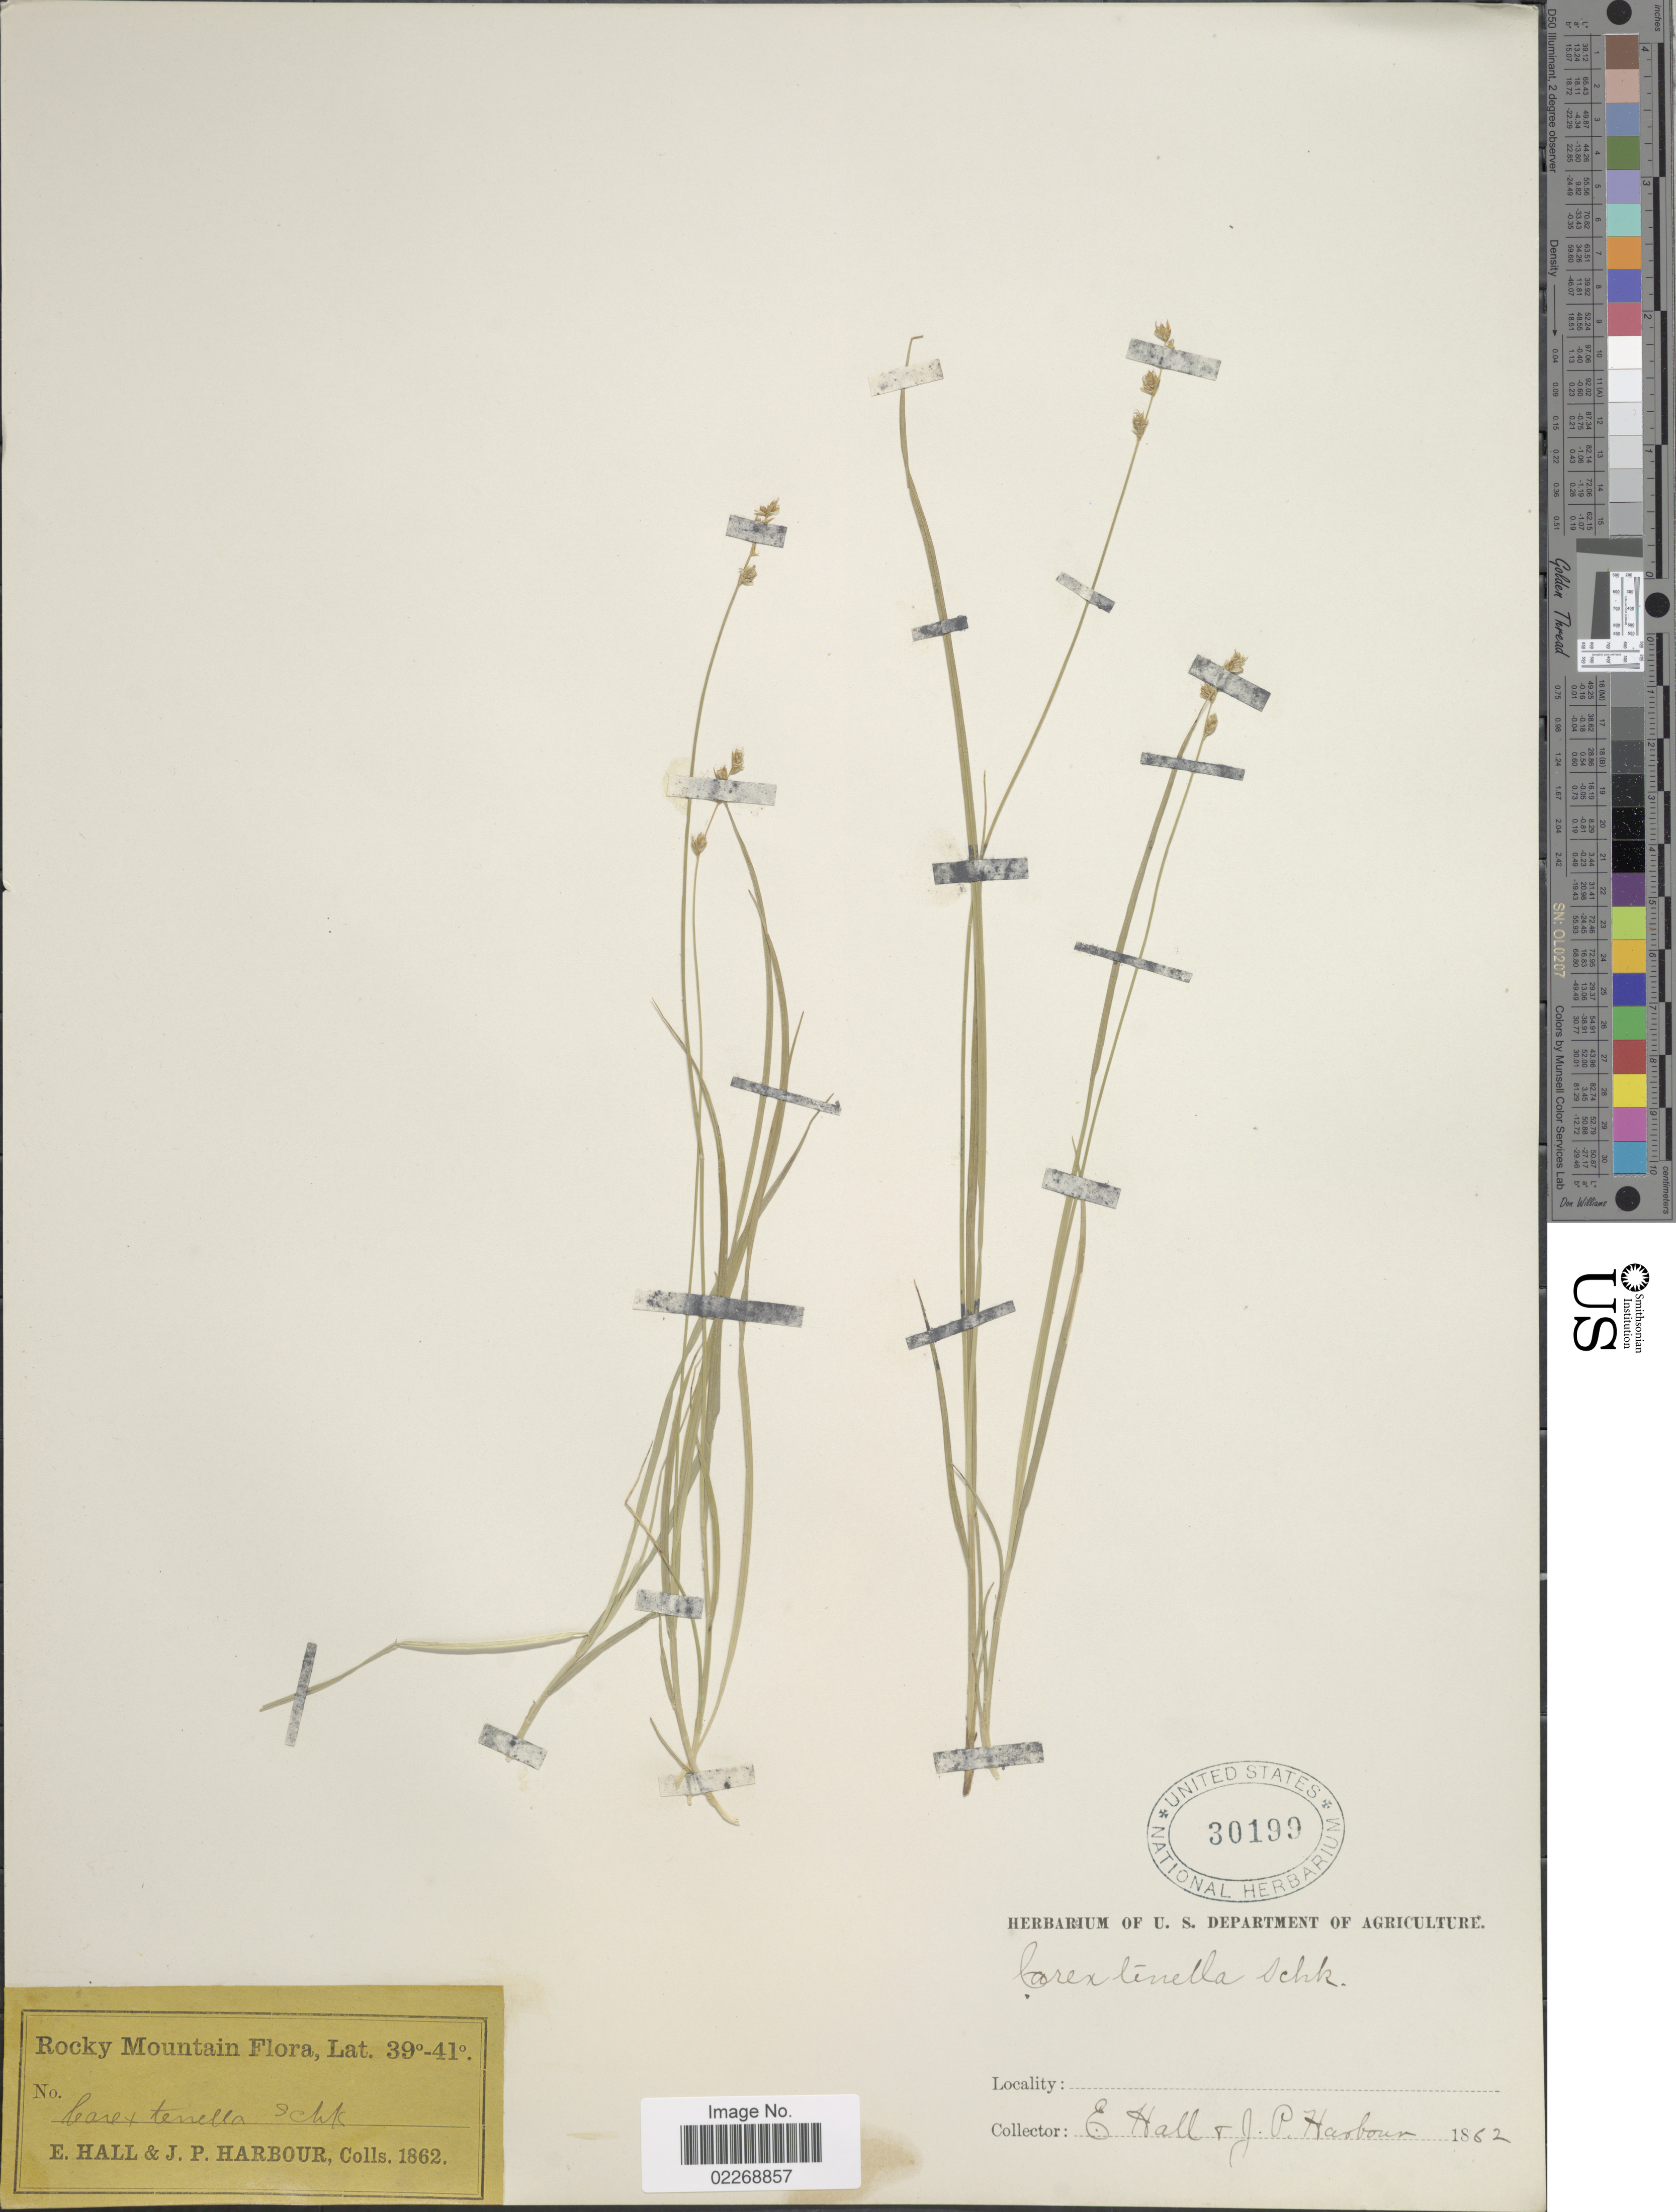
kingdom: Plantae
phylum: Tracheophyta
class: Liliopsida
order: Poales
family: Cyperaceae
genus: Carex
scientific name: Carex disperma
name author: Dewey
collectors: E. Hall & J. Harbour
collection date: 1862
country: United States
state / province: Colorado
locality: Rocky Mtns.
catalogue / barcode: US 30199